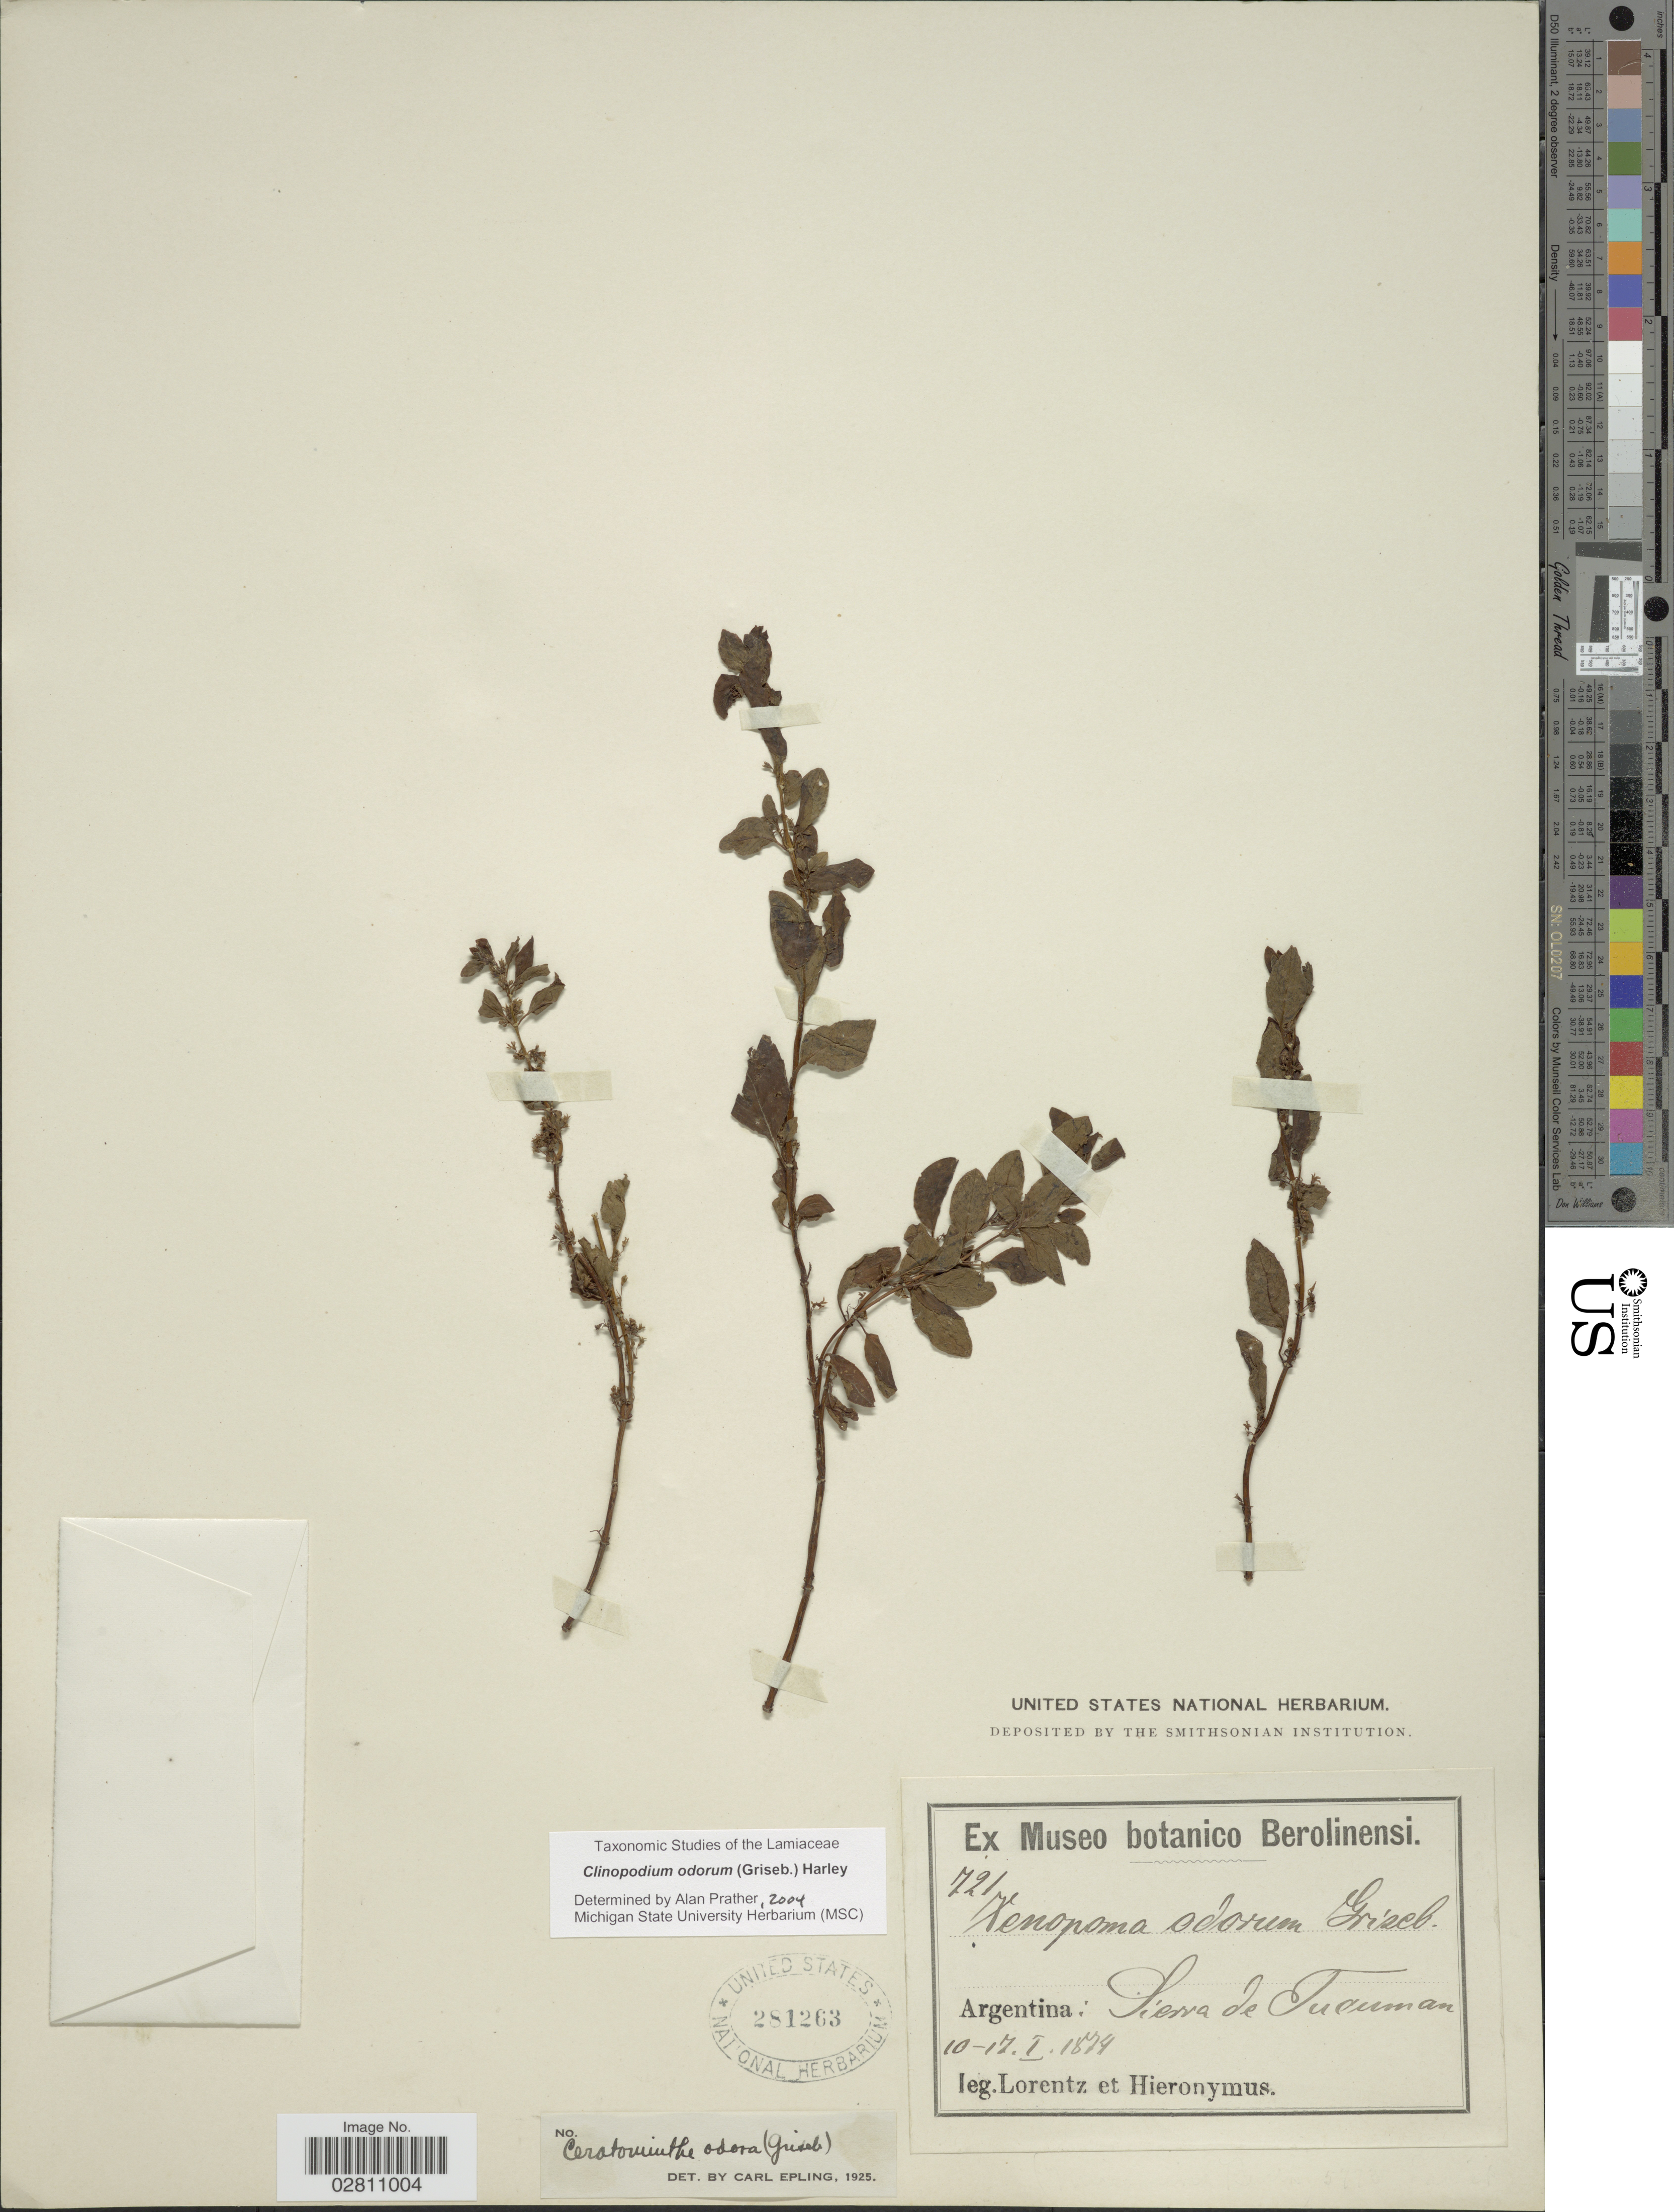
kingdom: Plantae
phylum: Tracheophyta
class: Magnoliopsida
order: Lamiales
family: Lamiaceae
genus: Clinopodium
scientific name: Clinopodium odorum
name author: (Griseb.) Harley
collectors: -. Lorentz & -. Hieronymus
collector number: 721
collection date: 1874-01-10/1874-01-17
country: Argentina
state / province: Tucuman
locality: Argentina: Sierra de Tucuman.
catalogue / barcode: US 281263